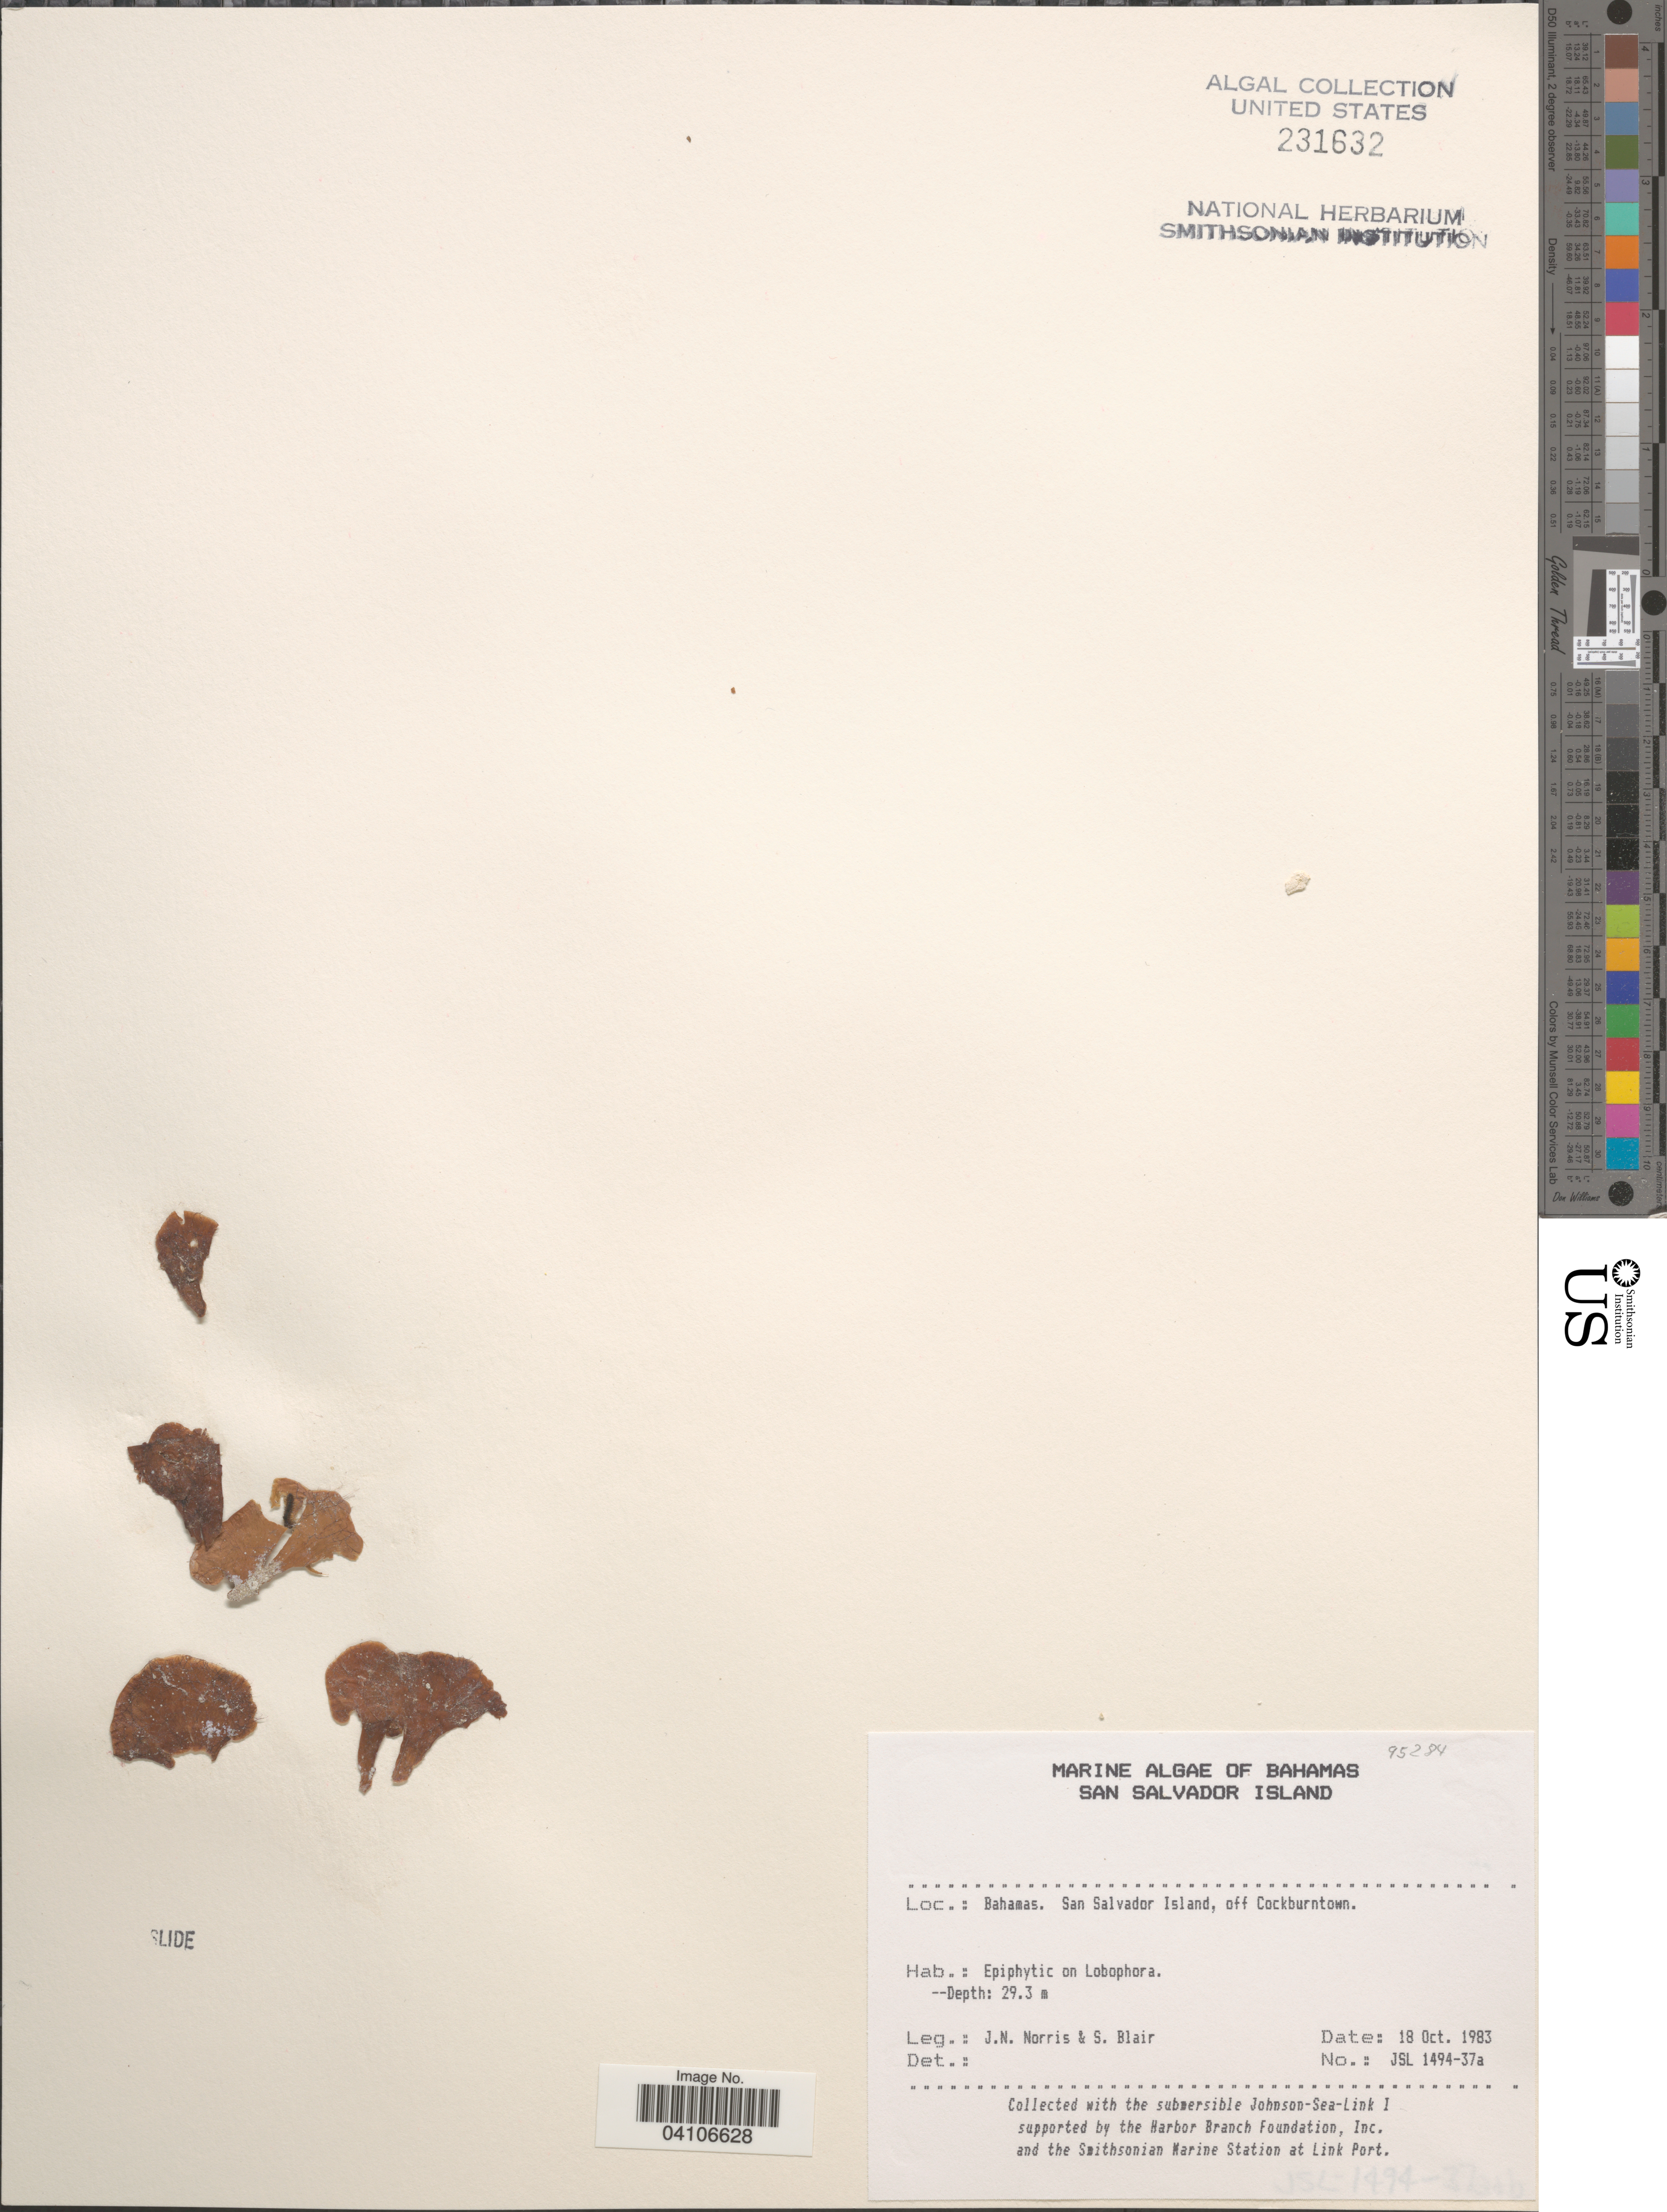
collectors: J. Norris & S. M. Blair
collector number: JSL 1494-37a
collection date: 1983-10-18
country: Bahamas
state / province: San Salvador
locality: San Salvador Island, off Cockburntown.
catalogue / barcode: US 231632